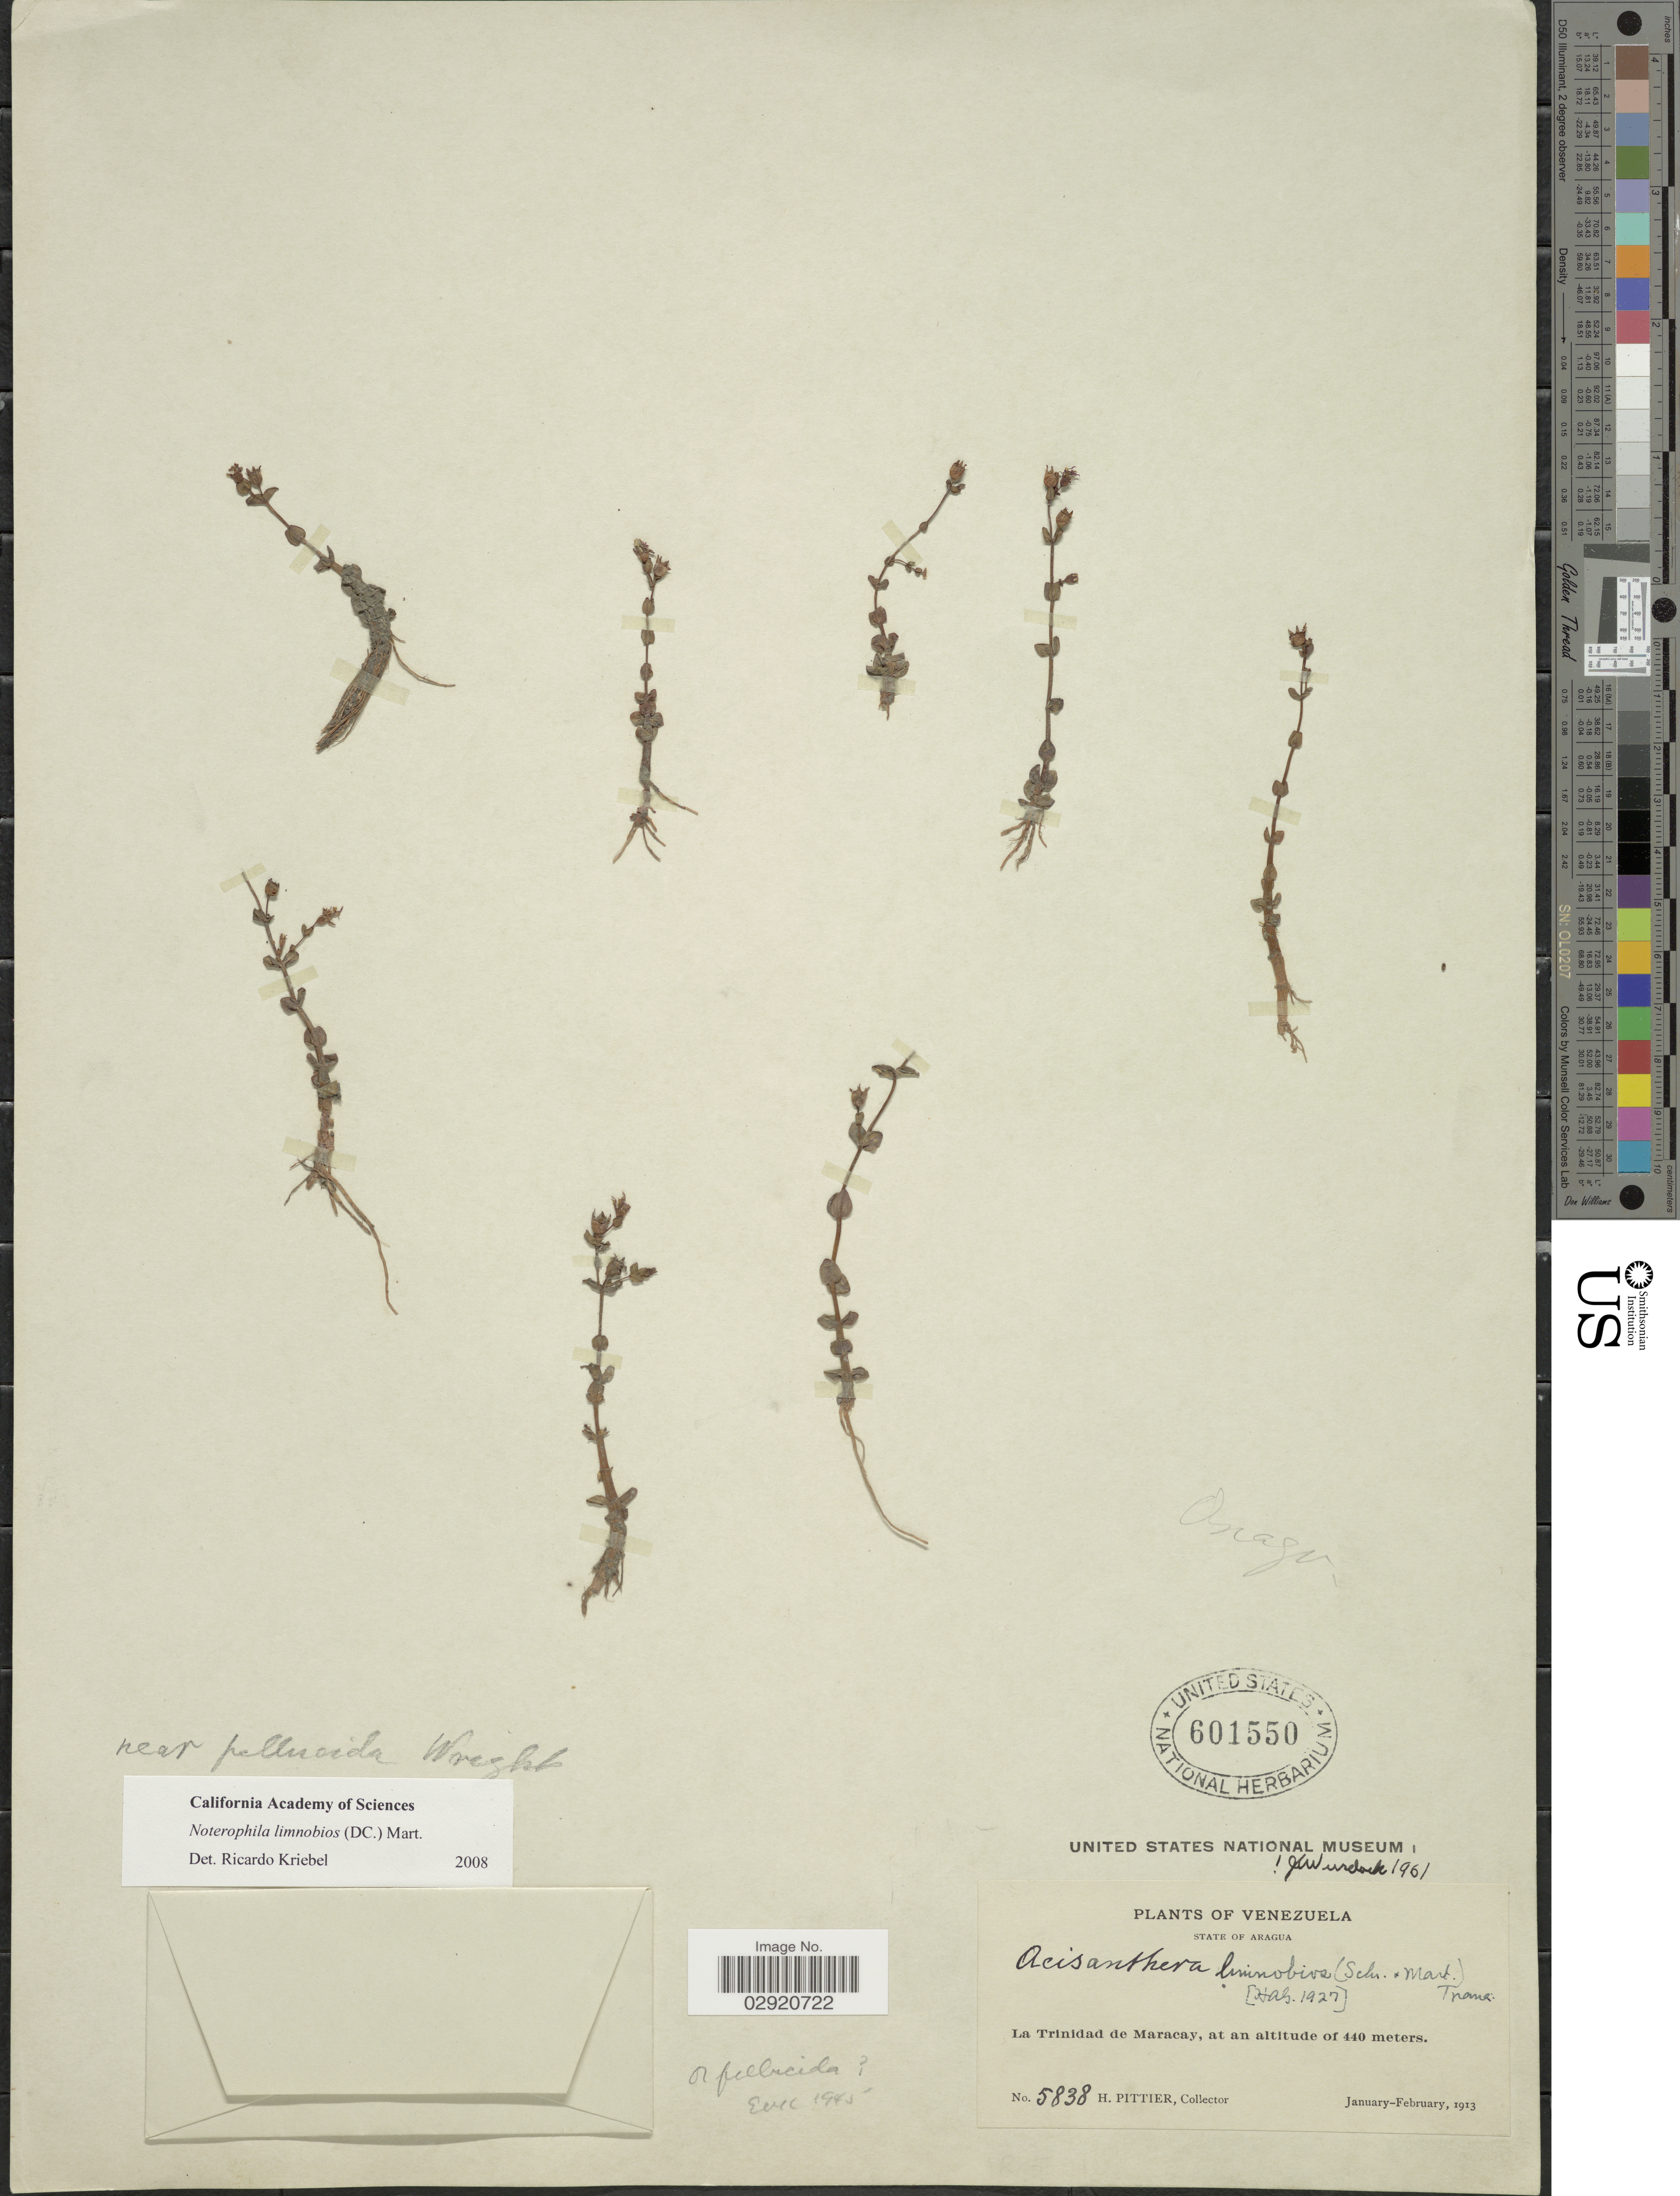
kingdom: Plantae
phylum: Tracheophyta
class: Magnoliopsida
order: Myrtales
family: Melastomataceae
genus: Noterophila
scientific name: Noterophila limnobios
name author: (DC.) Mart.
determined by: Kriebel, R.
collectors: H. F. Pittier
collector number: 5838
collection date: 1913-01/1913-02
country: Venezuela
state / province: Aragua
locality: La Trinidad de Maracay.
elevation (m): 440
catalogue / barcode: US 601550